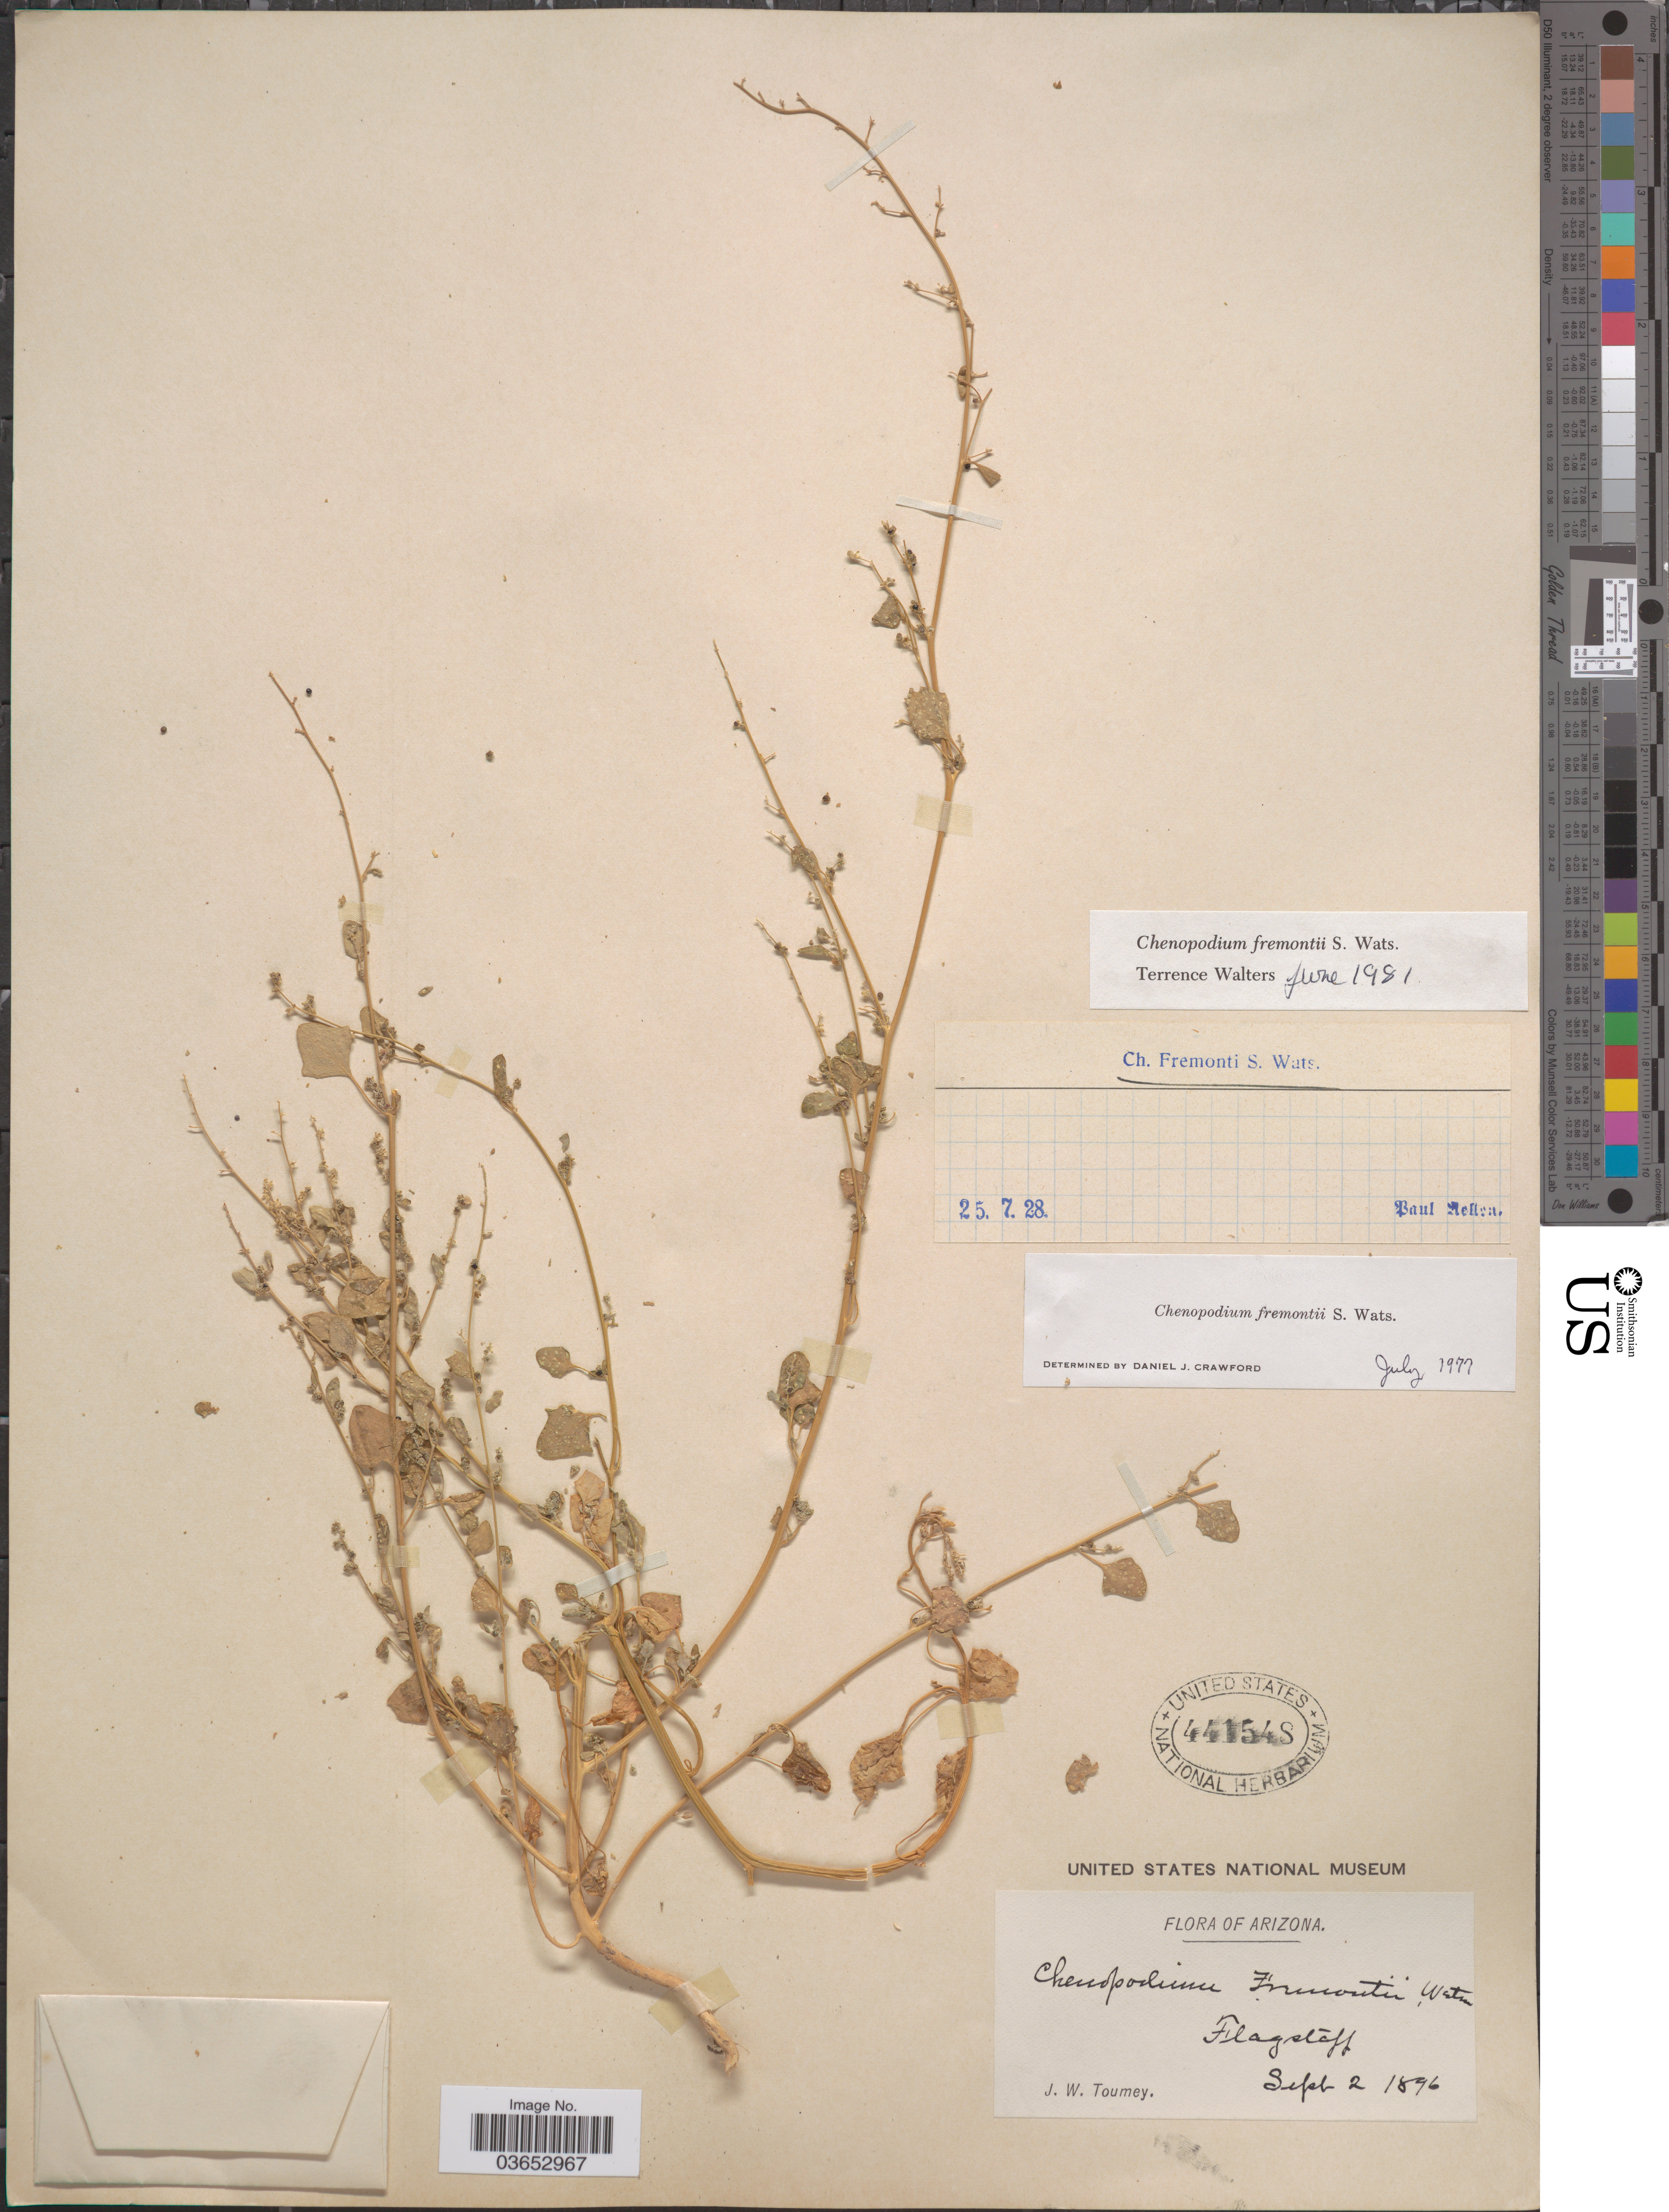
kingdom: Plantae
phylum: Tracheophyta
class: Magnoliopsida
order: Caryophyllales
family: Amaranthaceae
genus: Chenopodium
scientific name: Chenopodium fremontii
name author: S. Watson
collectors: J. W. Toumey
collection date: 1896-09-02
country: United States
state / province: Arizona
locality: Flagstaff.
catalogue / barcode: US 441548